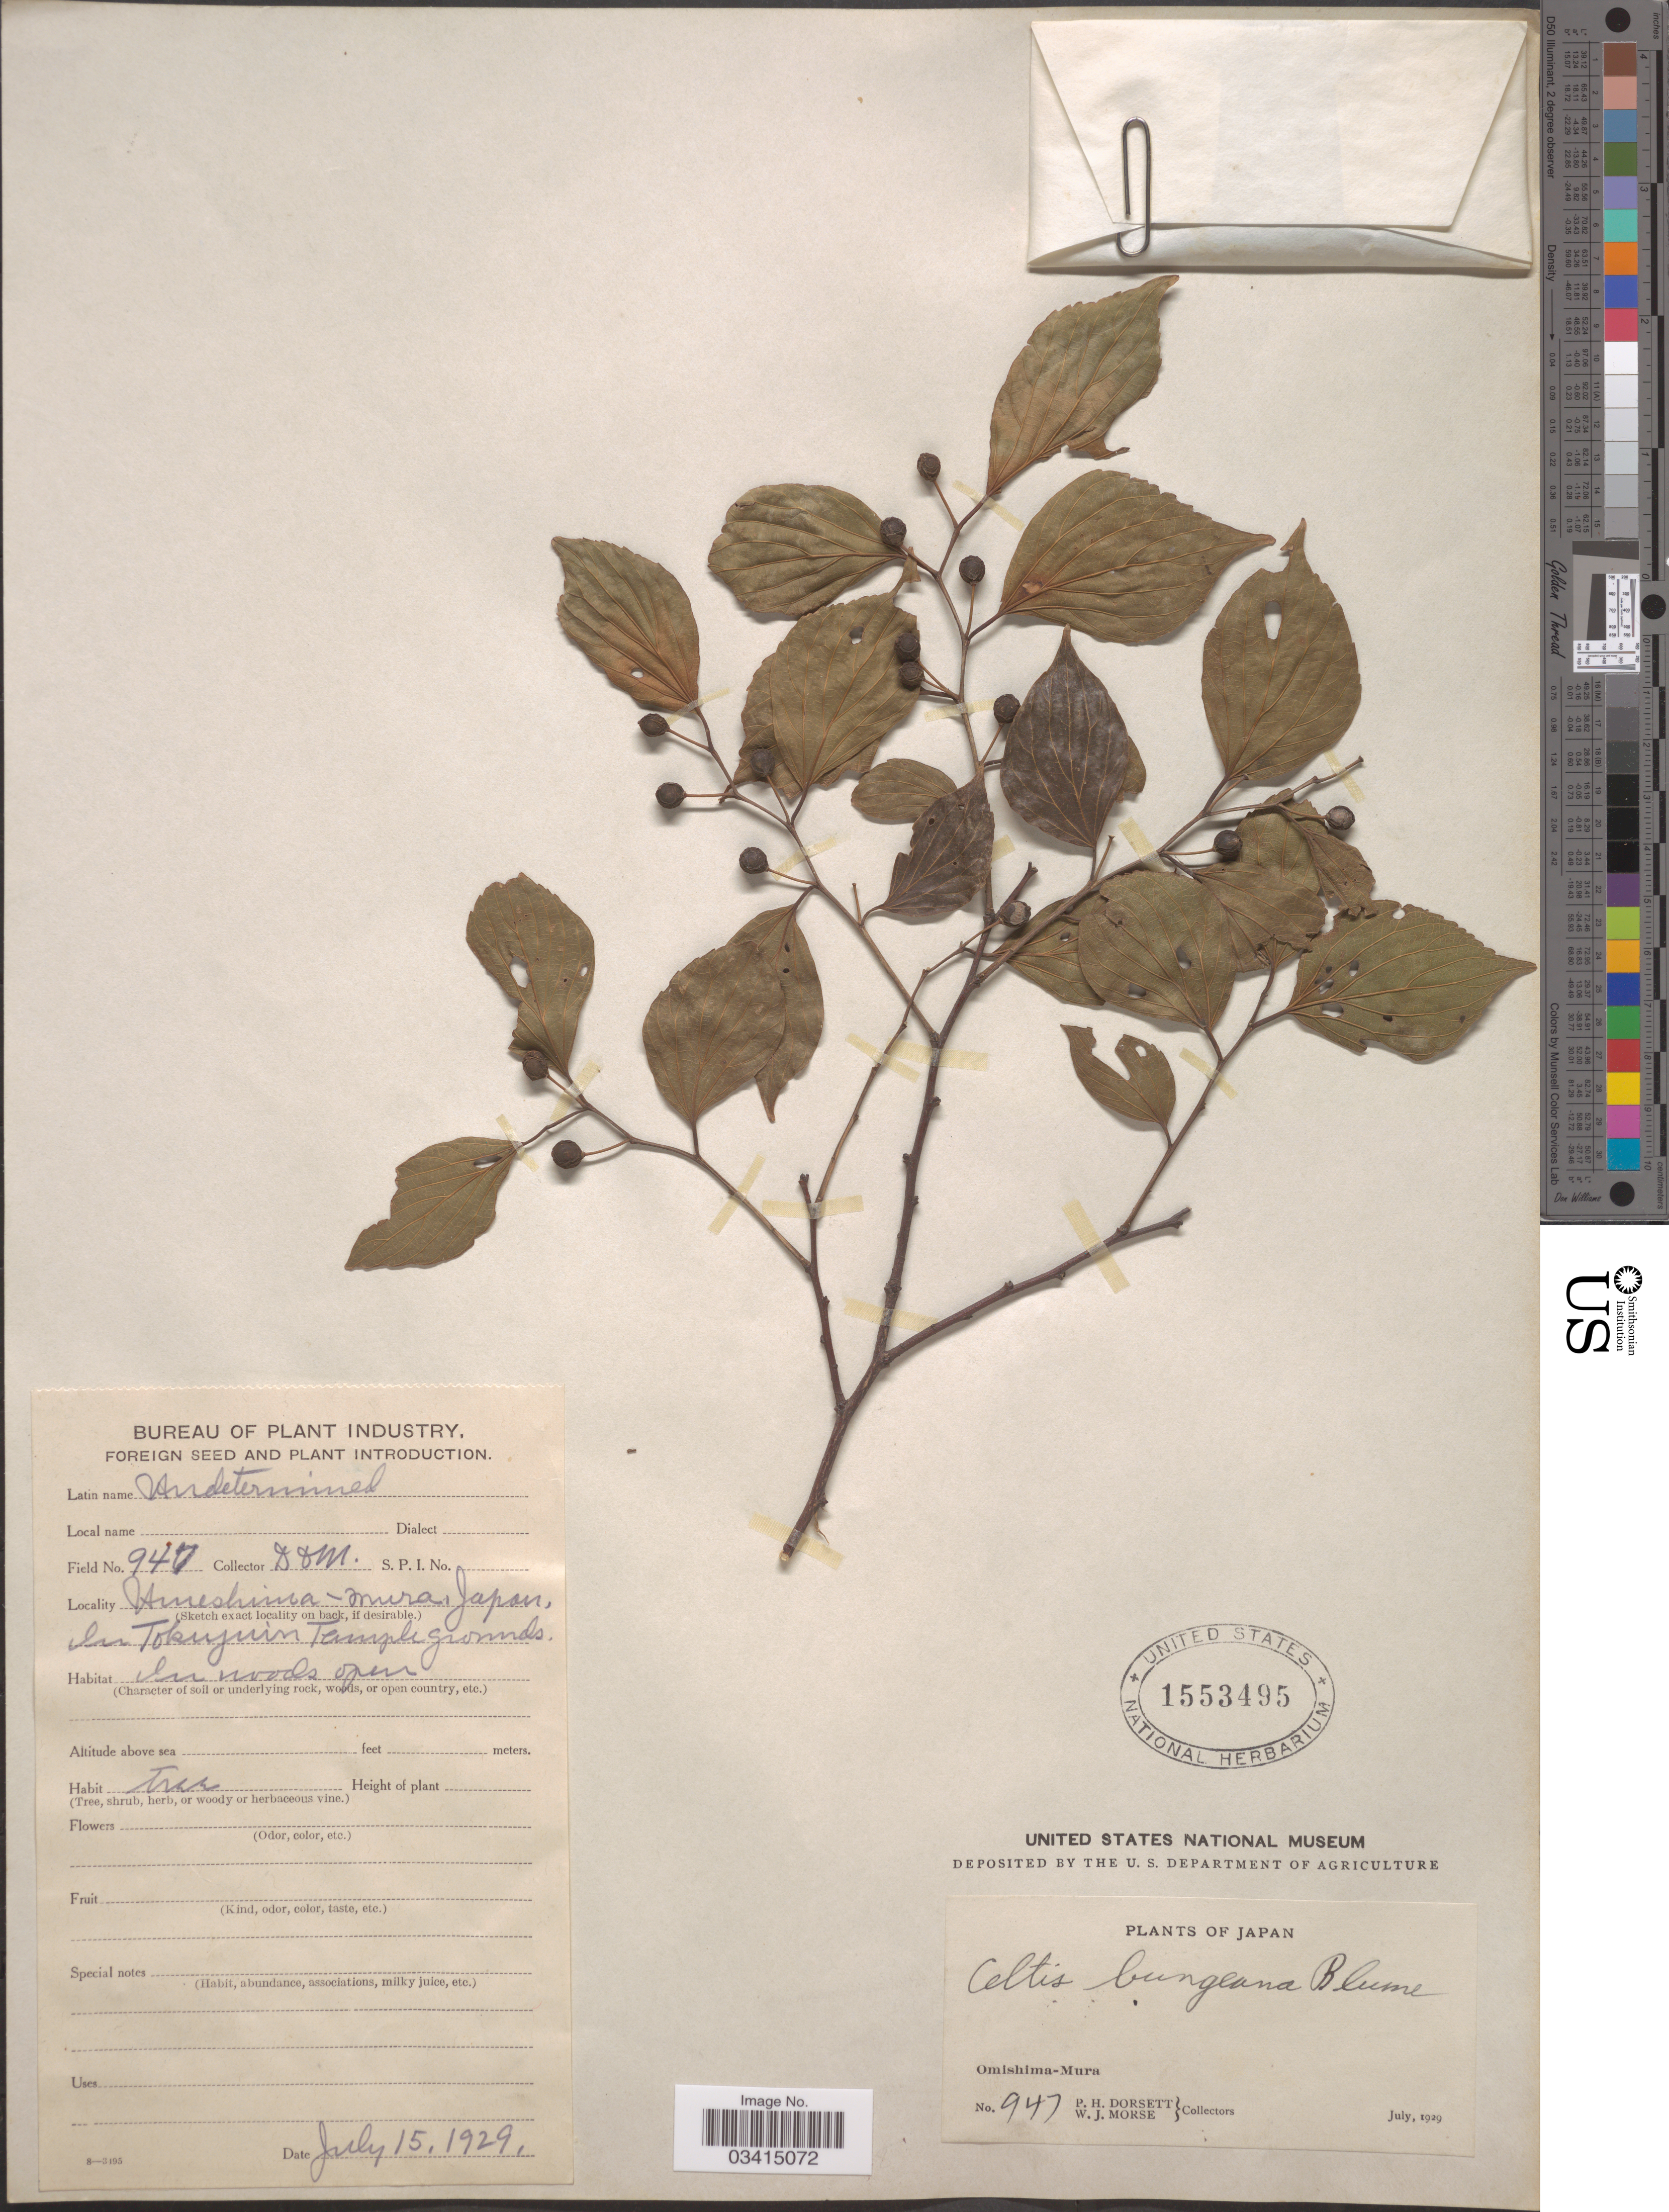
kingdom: Plantae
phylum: Tracheophyta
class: Magnoliopsida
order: Rosales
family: Cannabaceae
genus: Celtis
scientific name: Celtis bungeana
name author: Blume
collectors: P. H. Dorsett & W. J. Morse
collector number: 947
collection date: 1929-07-15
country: Japan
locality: Ameshima-mura, In Tokujuin Temple grounds. Omishima-Mura.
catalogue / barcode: US 1553495